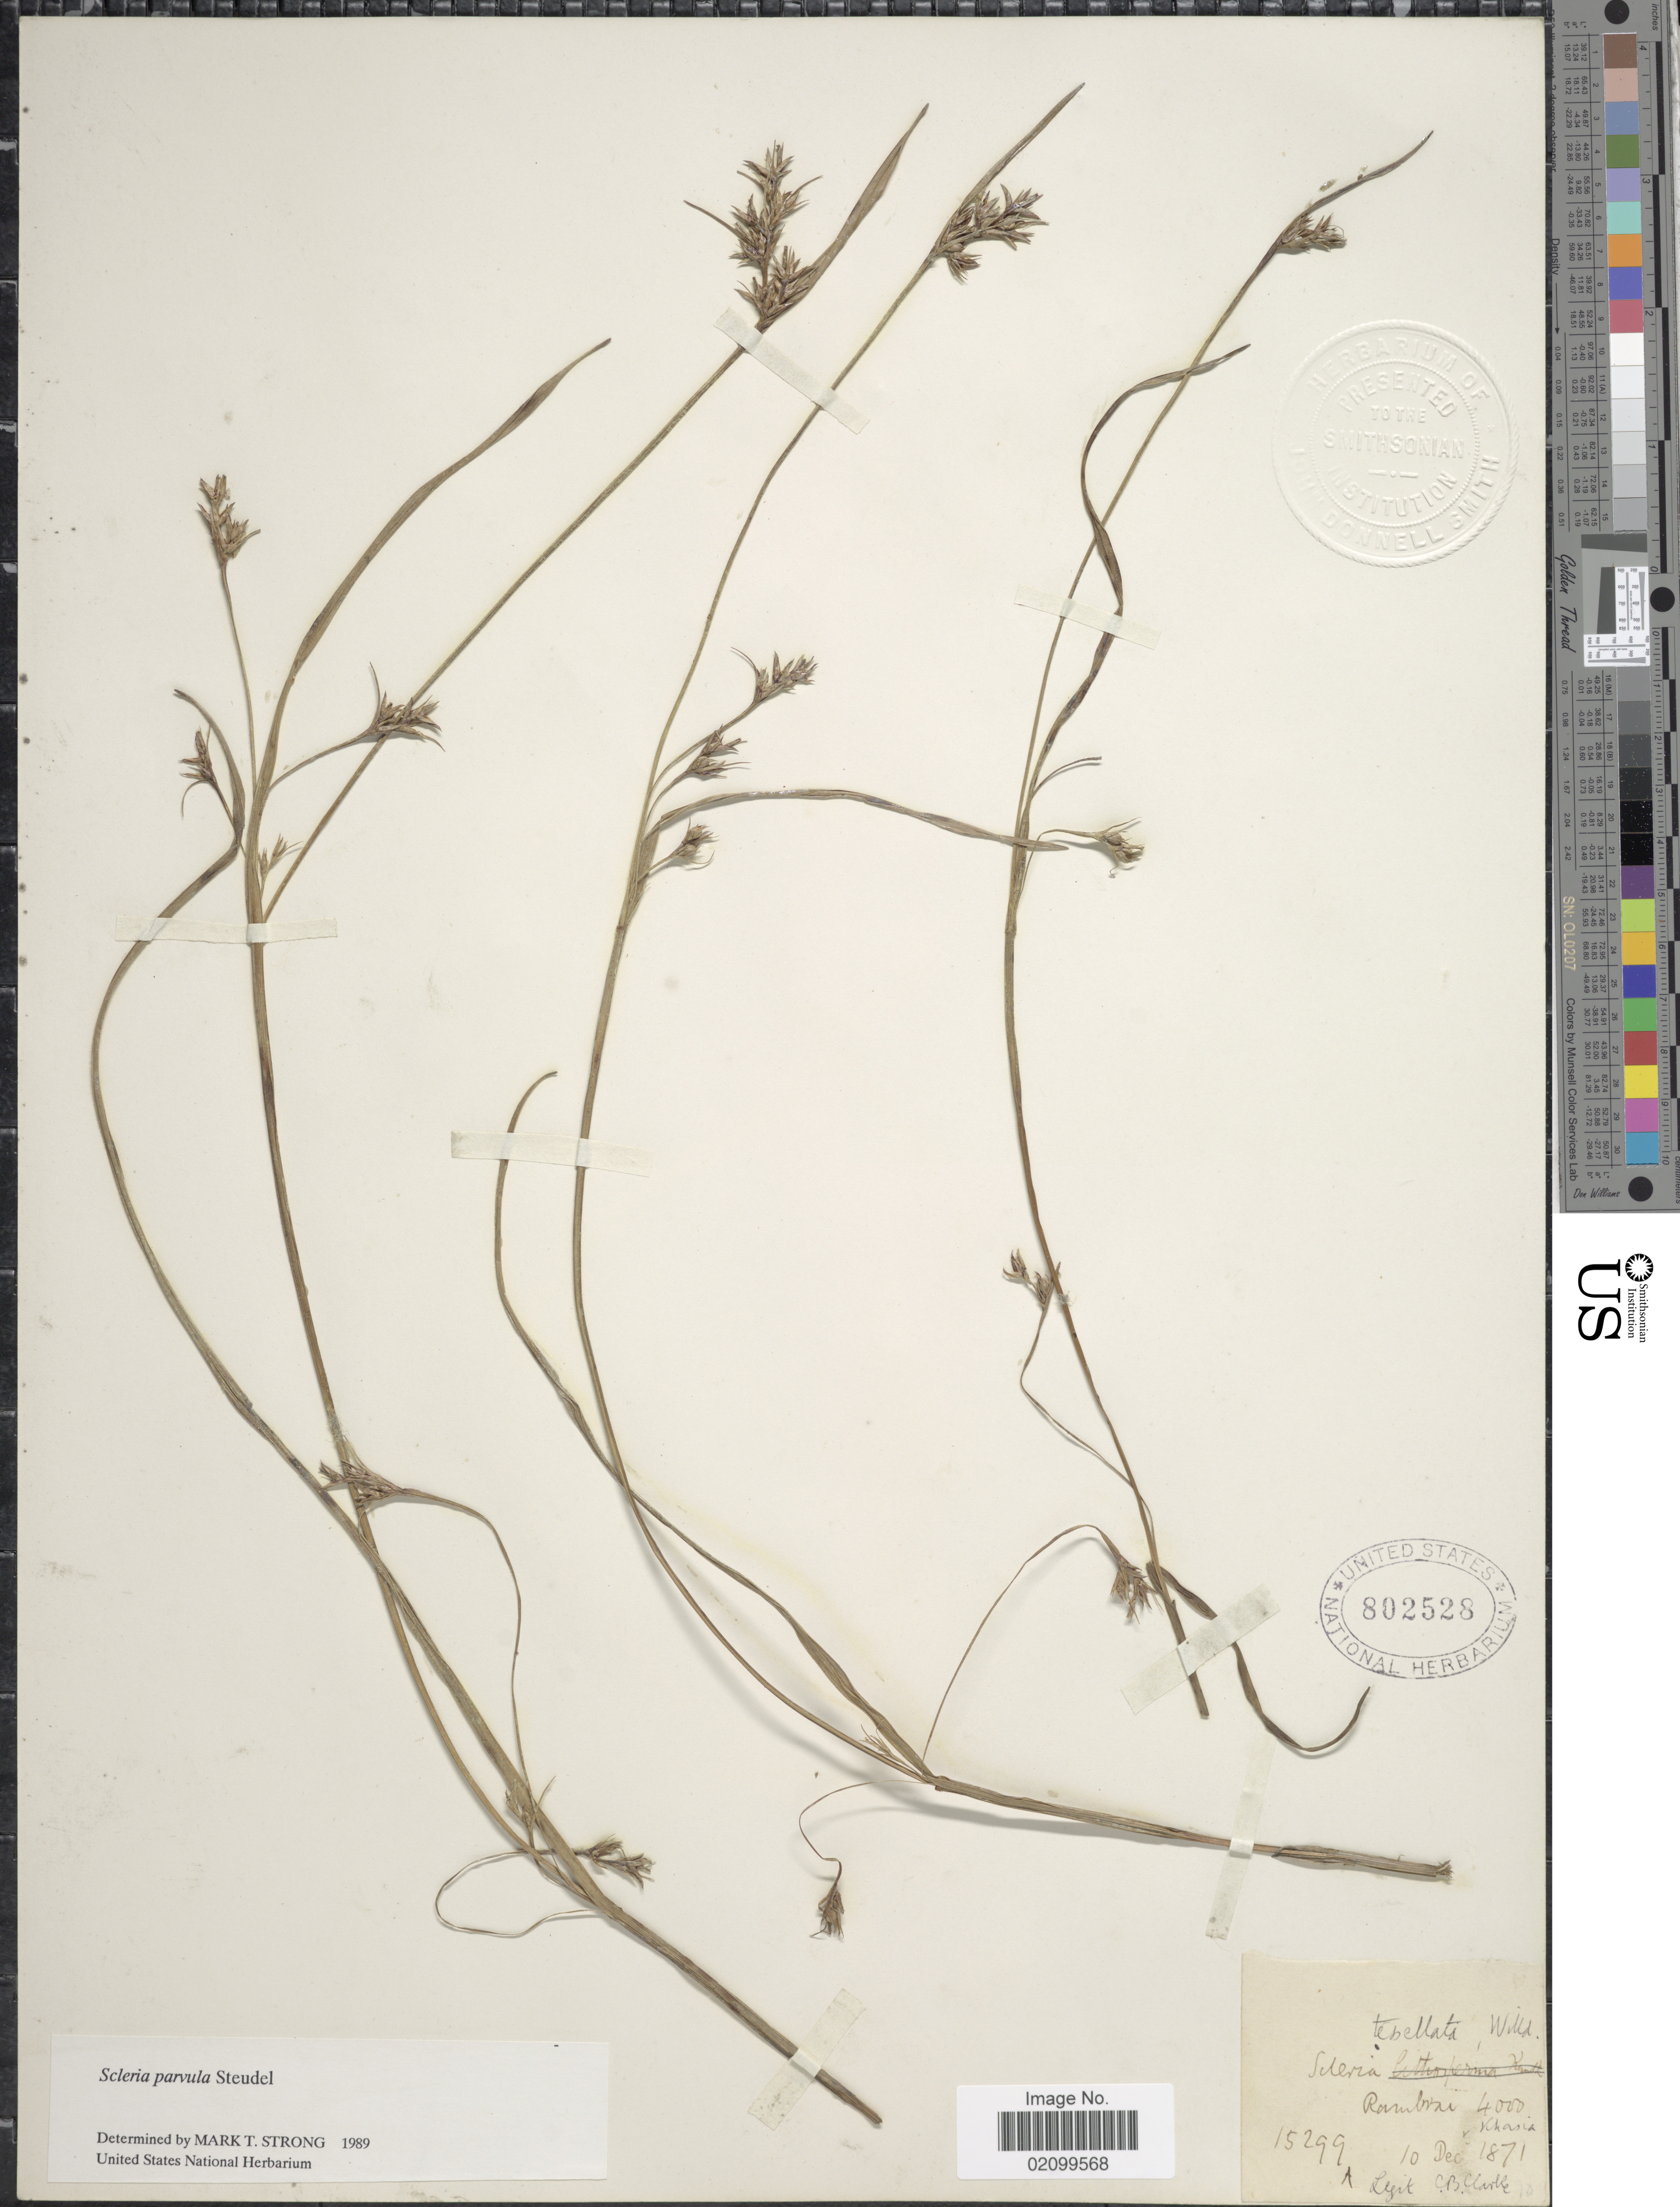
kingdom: Plantae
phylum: Tracheophyta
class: Liliopsida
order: Poales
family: Cyperaceae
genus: Scleria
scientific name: Scleria parvula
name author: Steud.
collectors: C. B. Clarke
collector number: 15299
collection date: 1871-12-10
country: India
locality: Rambrai, Khasia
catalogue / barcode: US 802528